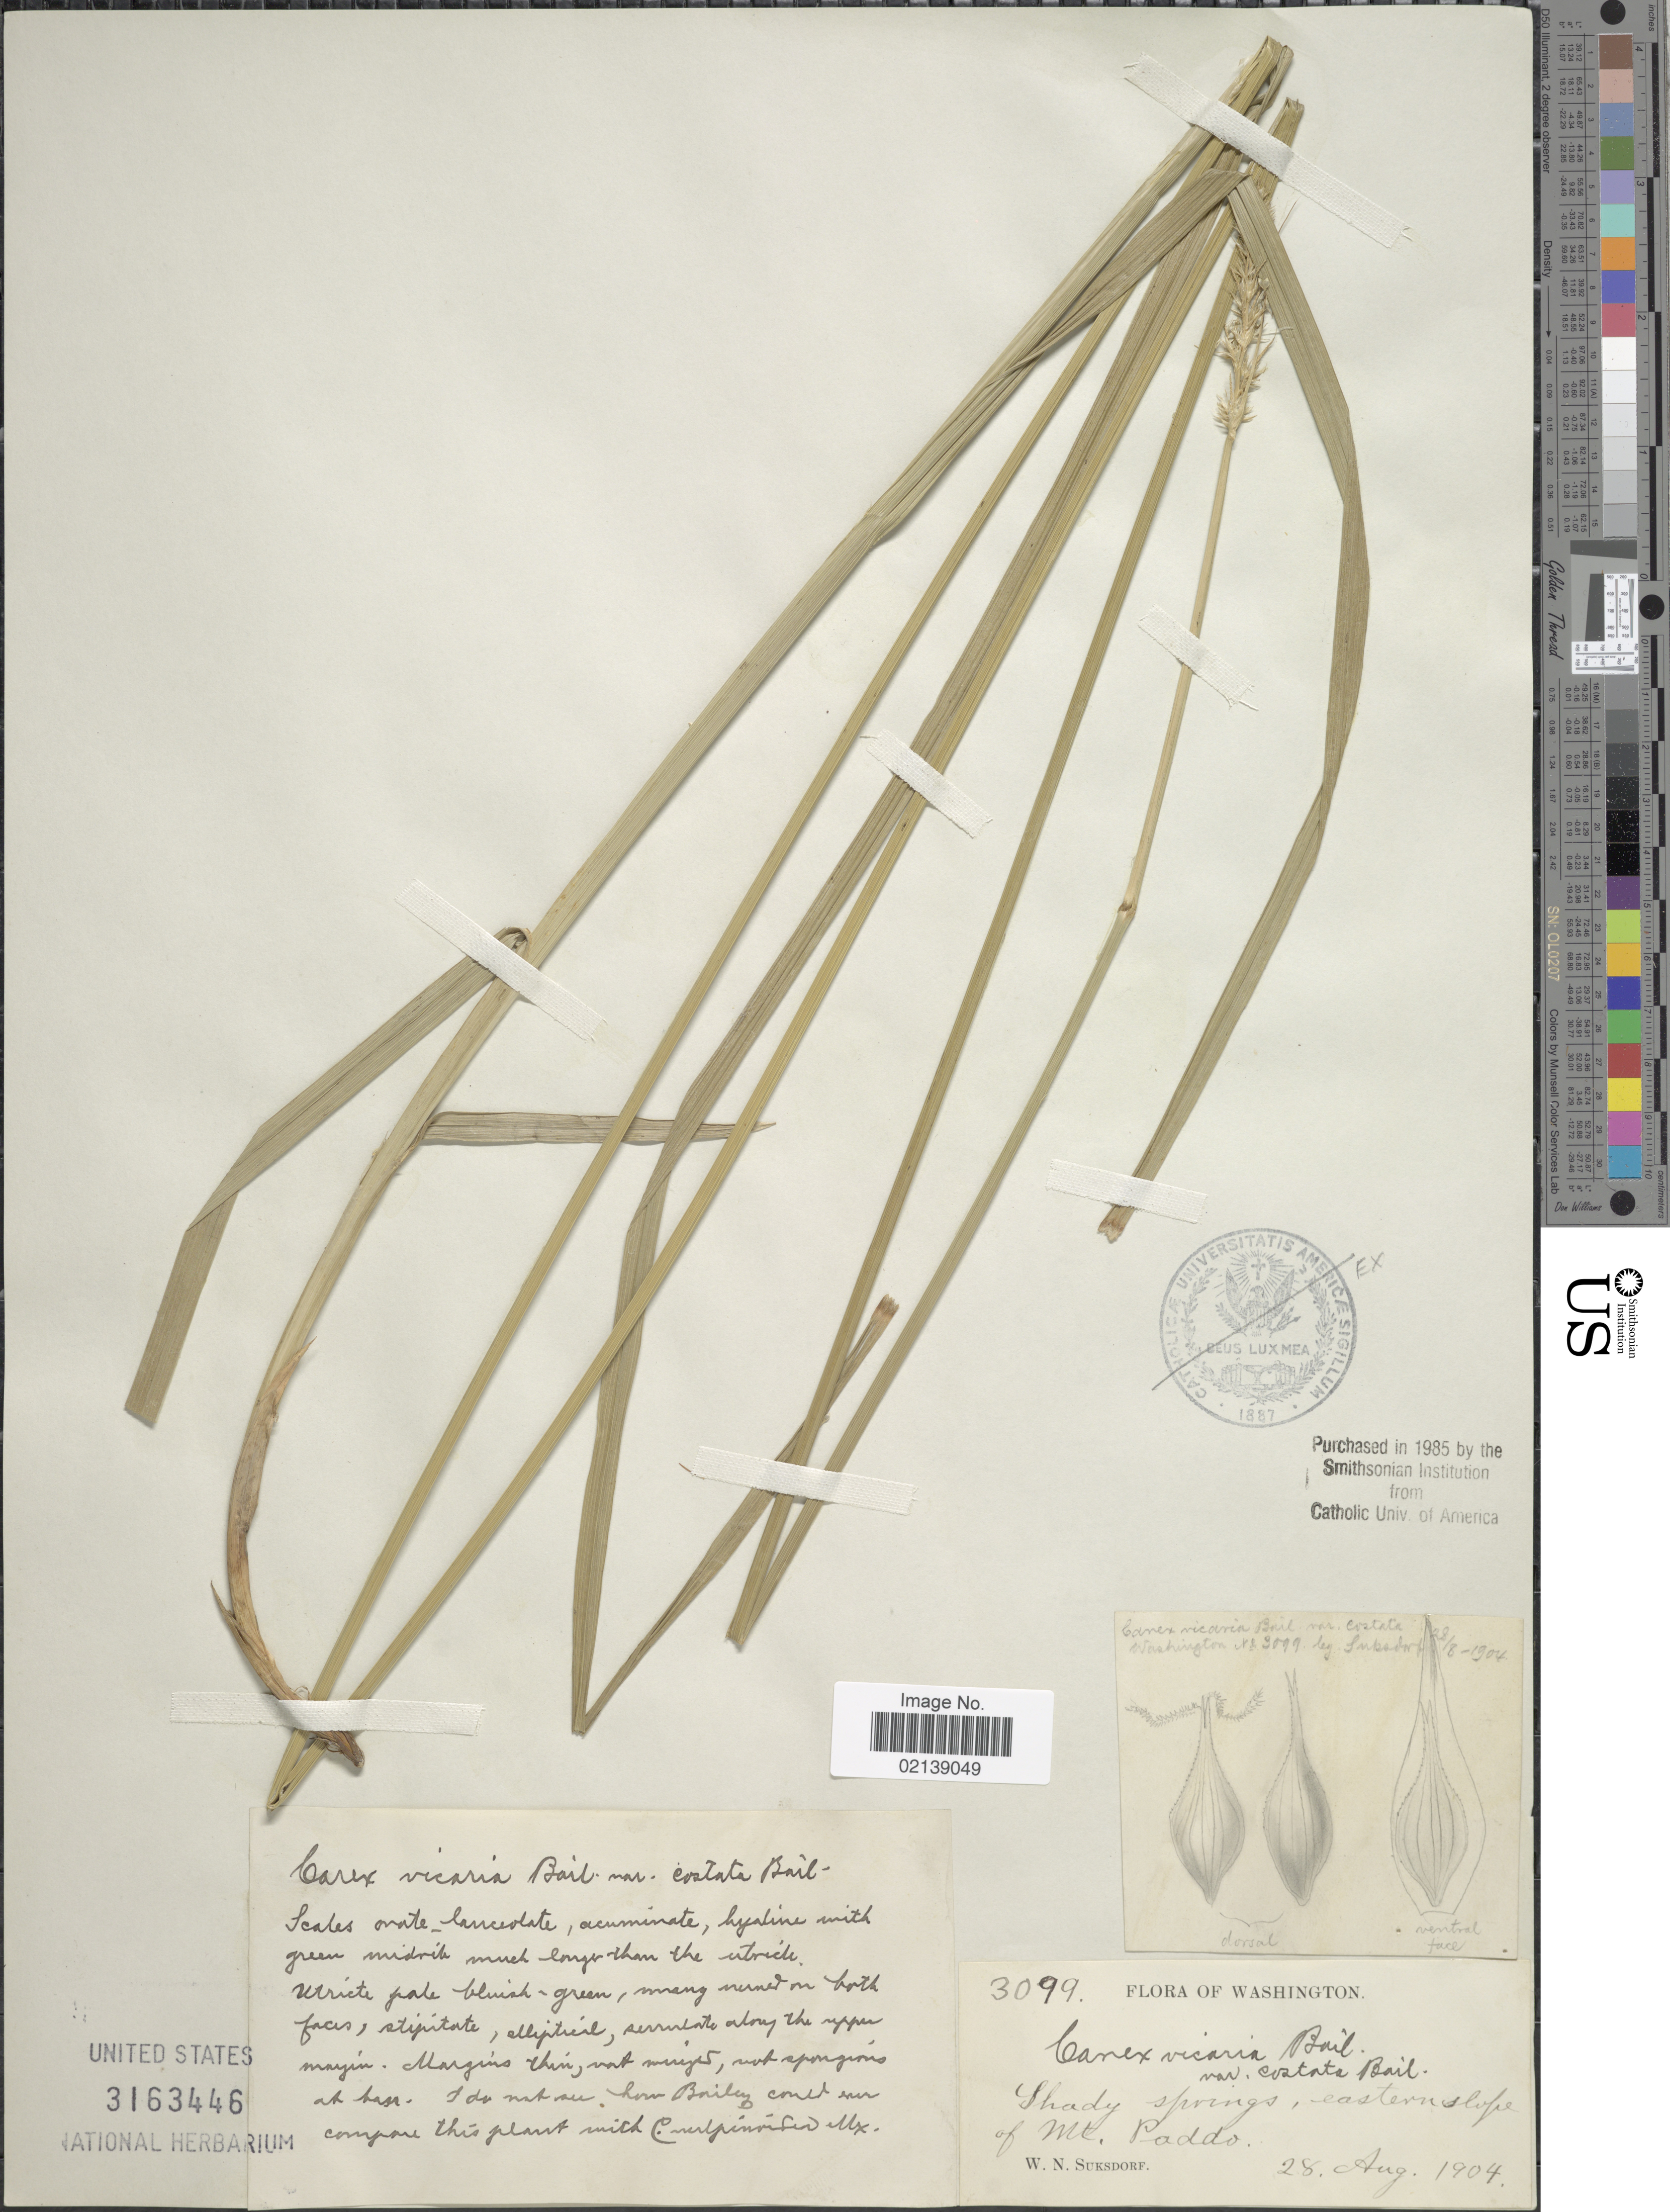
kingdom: Plantae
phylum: Tracheophyta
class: Liliopsida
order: Poales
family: Cyperaceae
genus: Carex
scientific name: Carex densa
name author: (L.H. Bailey) L.H. Bailey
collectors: W. N. Suksdorf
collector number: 3099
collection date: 1904-08-28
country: United States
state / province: Washington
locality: Shady springs, eastern slope of Mt Paddo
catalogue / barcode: US 3163446